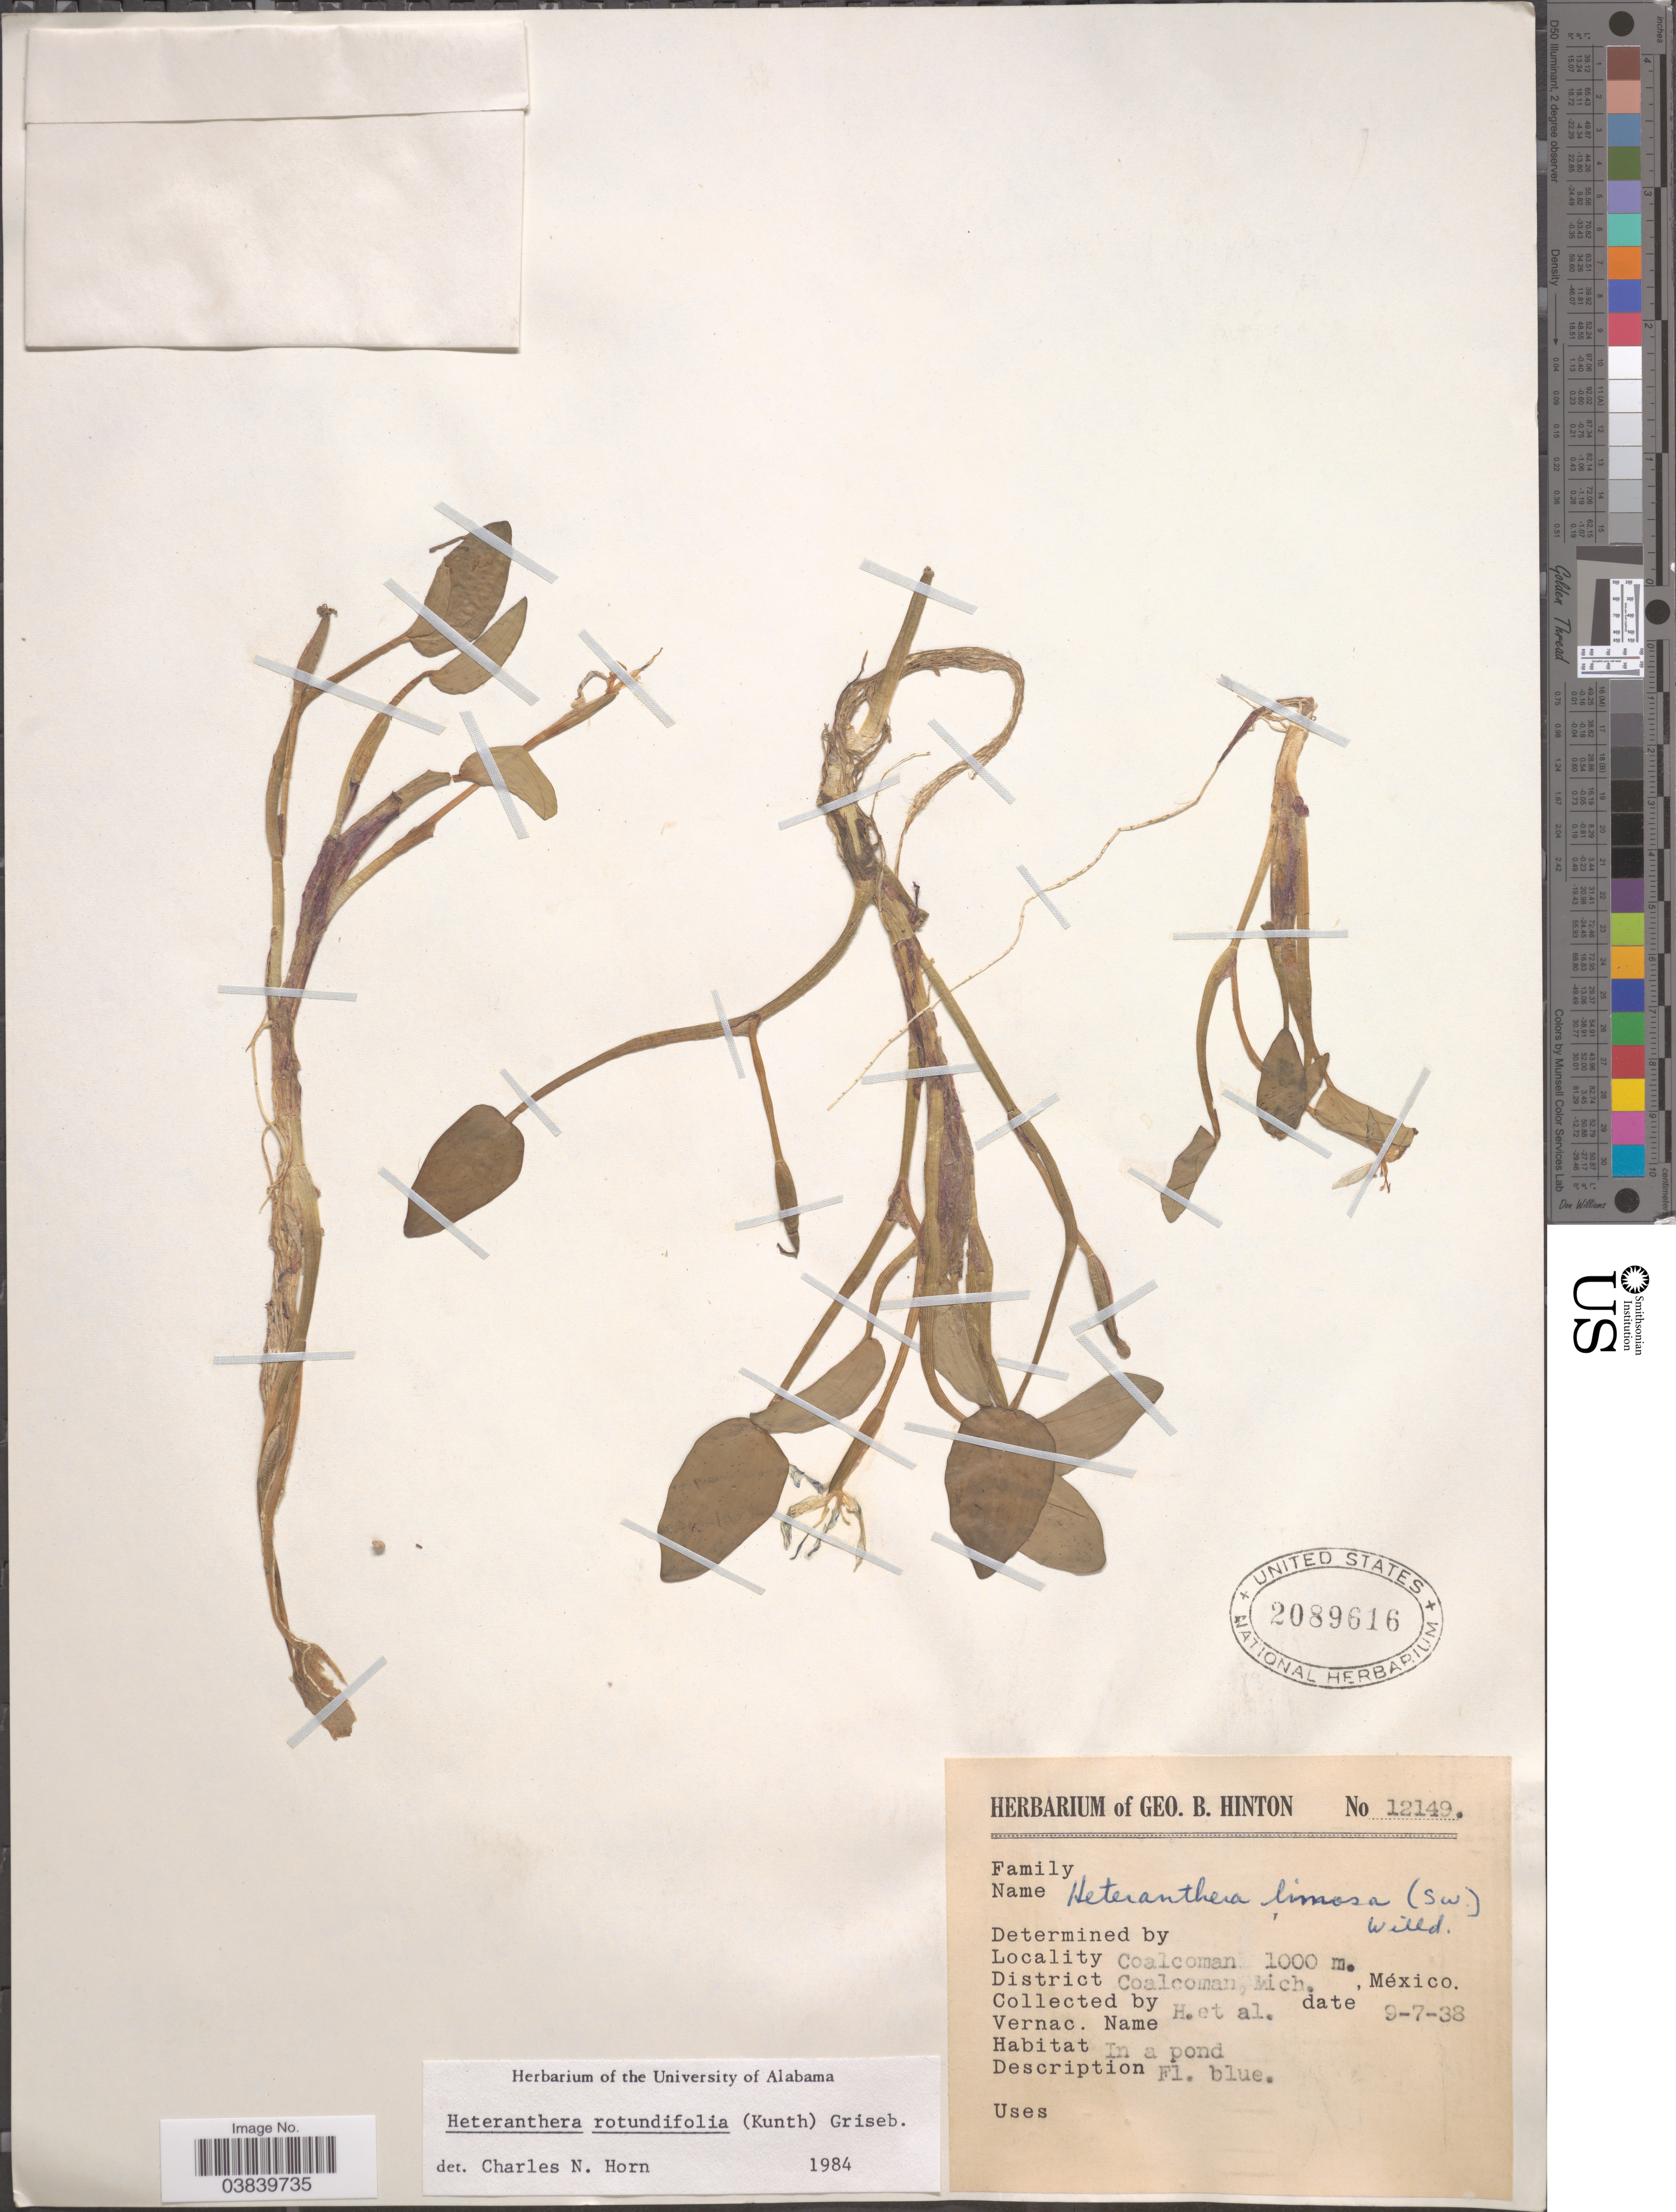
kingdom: Plantae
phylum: Tracheophyta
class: Liliopsida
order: Commelinales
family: Pontederiaceae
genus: Heteranthera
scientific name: Heteranthera rotundifolia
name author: (Kunth) Griseb.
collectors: G. B. Hinton & et al.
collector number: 12149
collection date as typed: Transcribed d/m/y: 9/7/38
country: Mexico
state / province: Michoacán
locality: Coalcoman. District Coalcoman, Mich.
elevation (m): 1000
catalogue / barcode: US 2089616